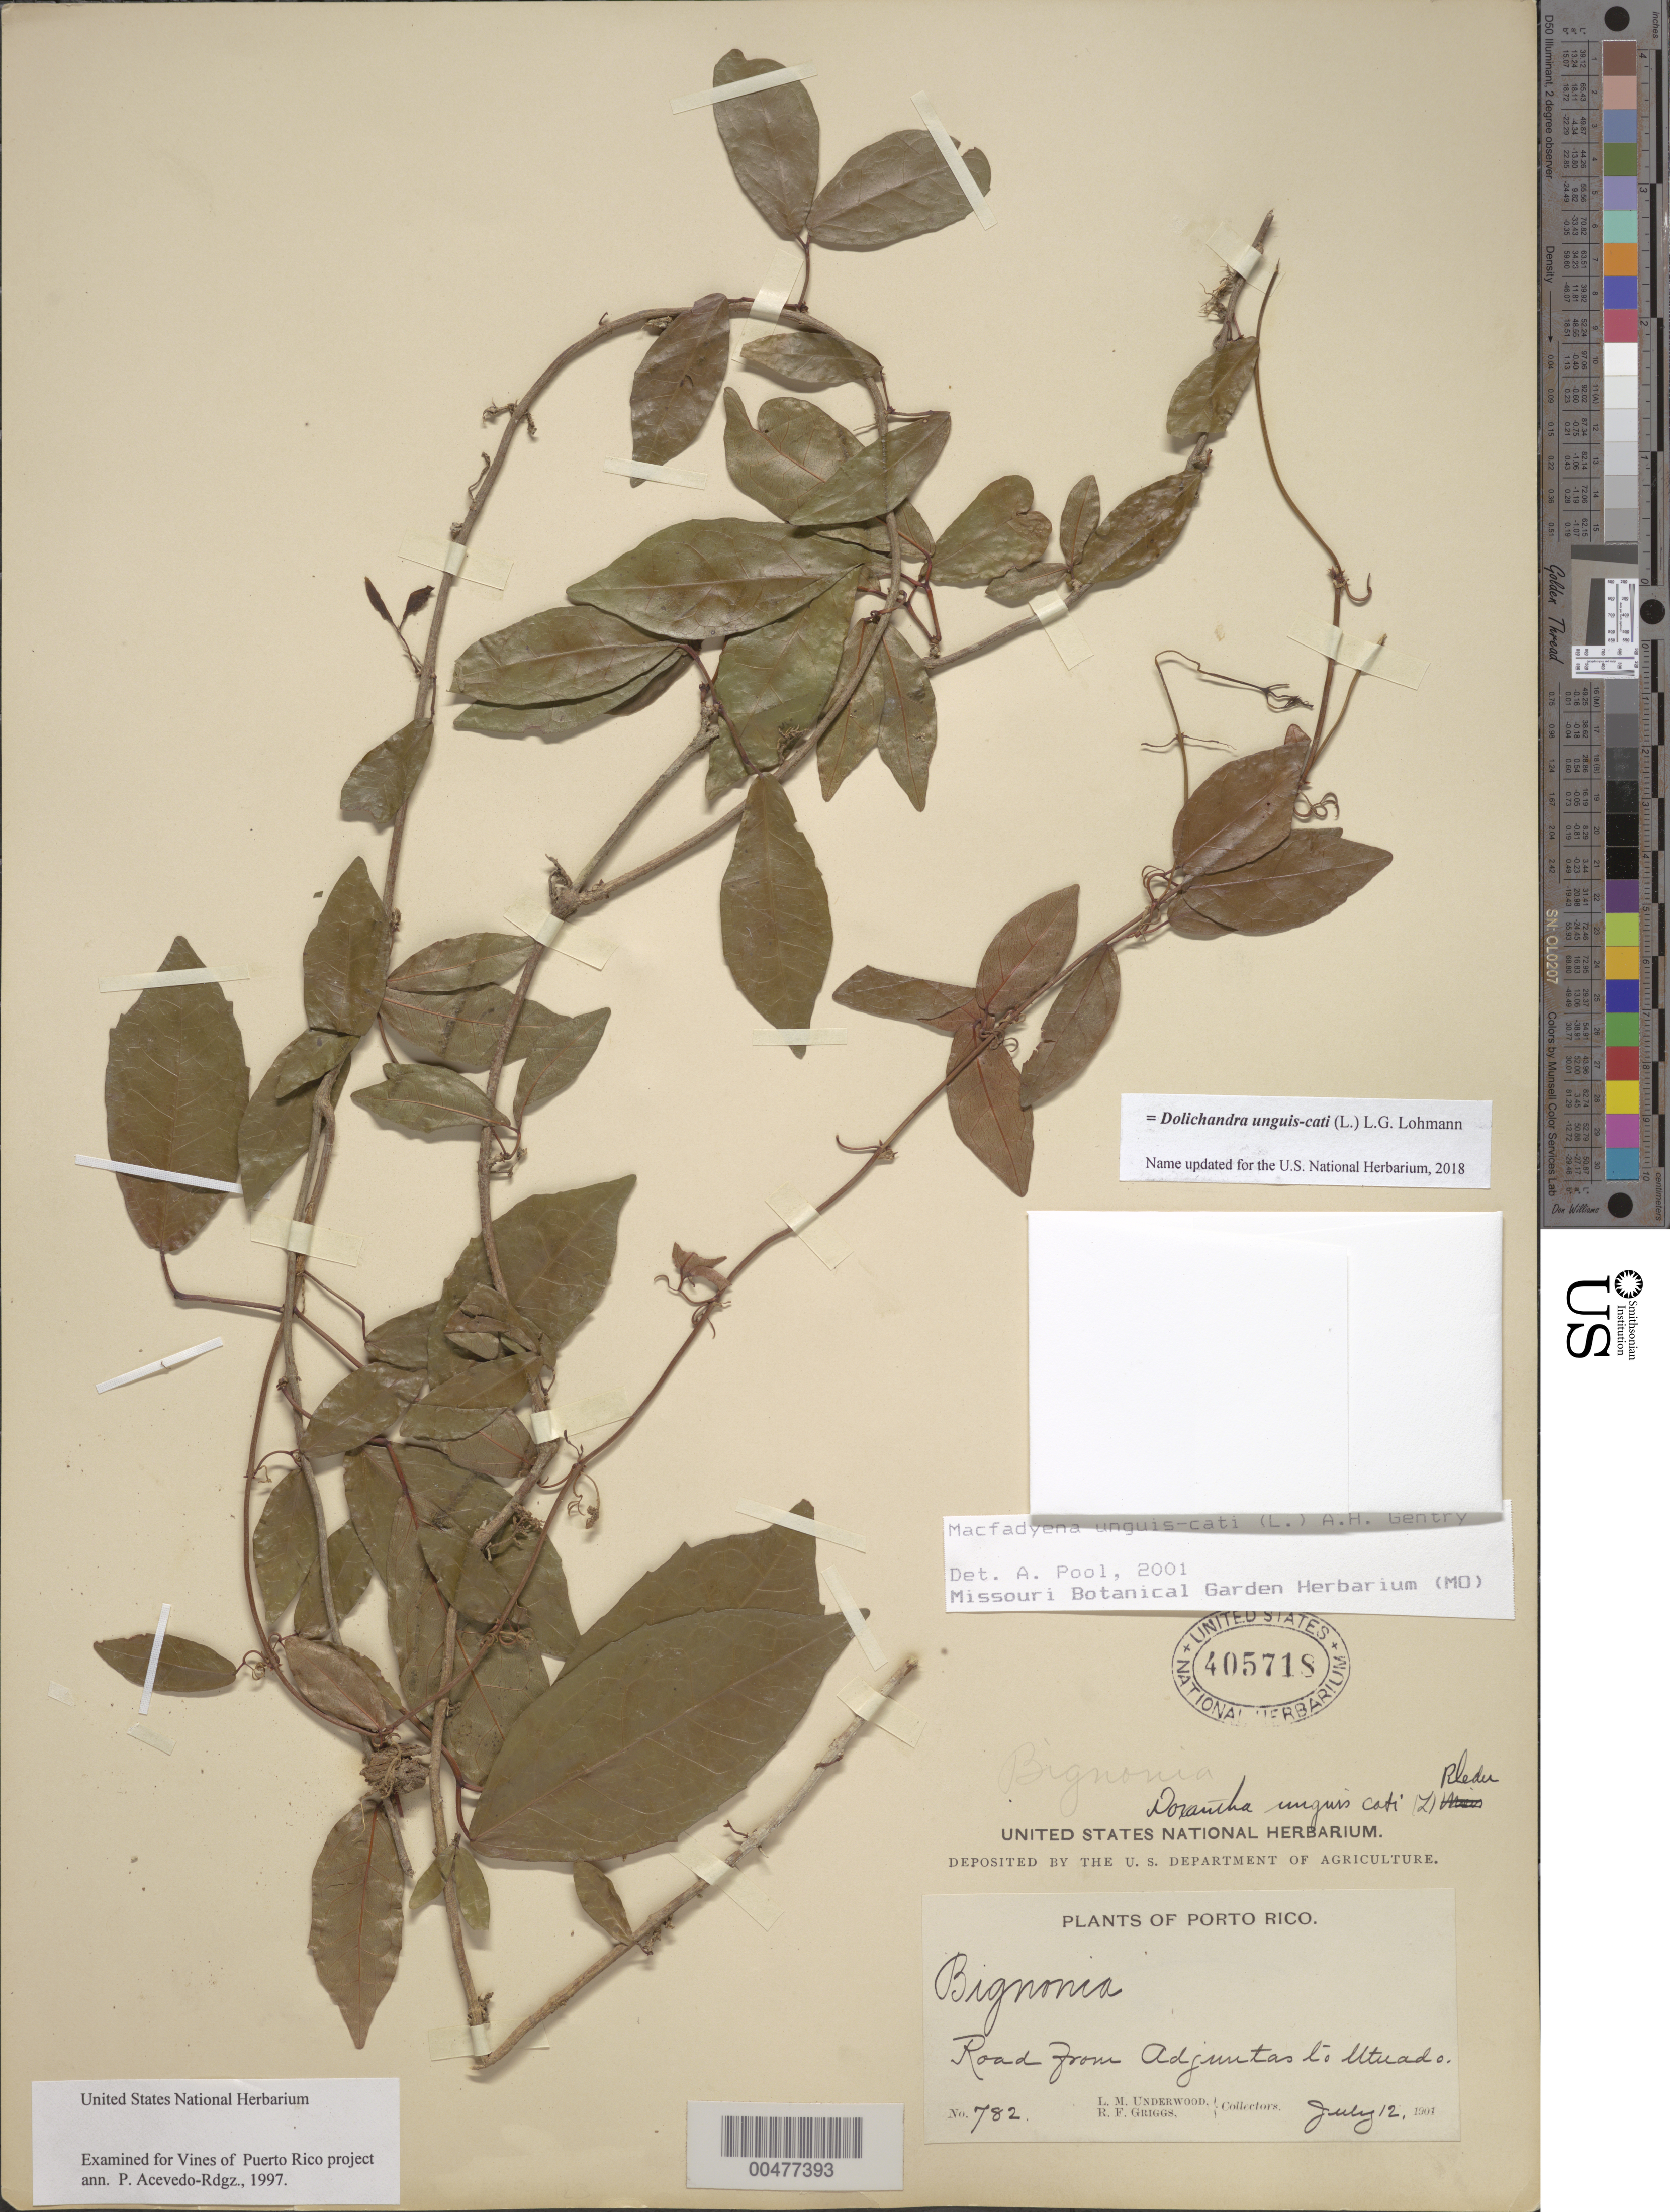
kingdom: Plantae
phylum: Tracheophyta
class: Magnoliopsida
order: Lamiales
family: Bignoniaceae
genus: Dolichandra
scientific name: Dolichandra unguis-cati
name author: (L.) L.G. Lohmann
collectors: L. M. Underwood & R. F. Griggs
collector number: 782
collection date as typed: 12 Jul 1901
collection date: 1901-07-12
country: Puerto Rico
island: Greater Antilles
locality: Road from Adjuntas to Utuado.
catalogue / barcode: US 405718